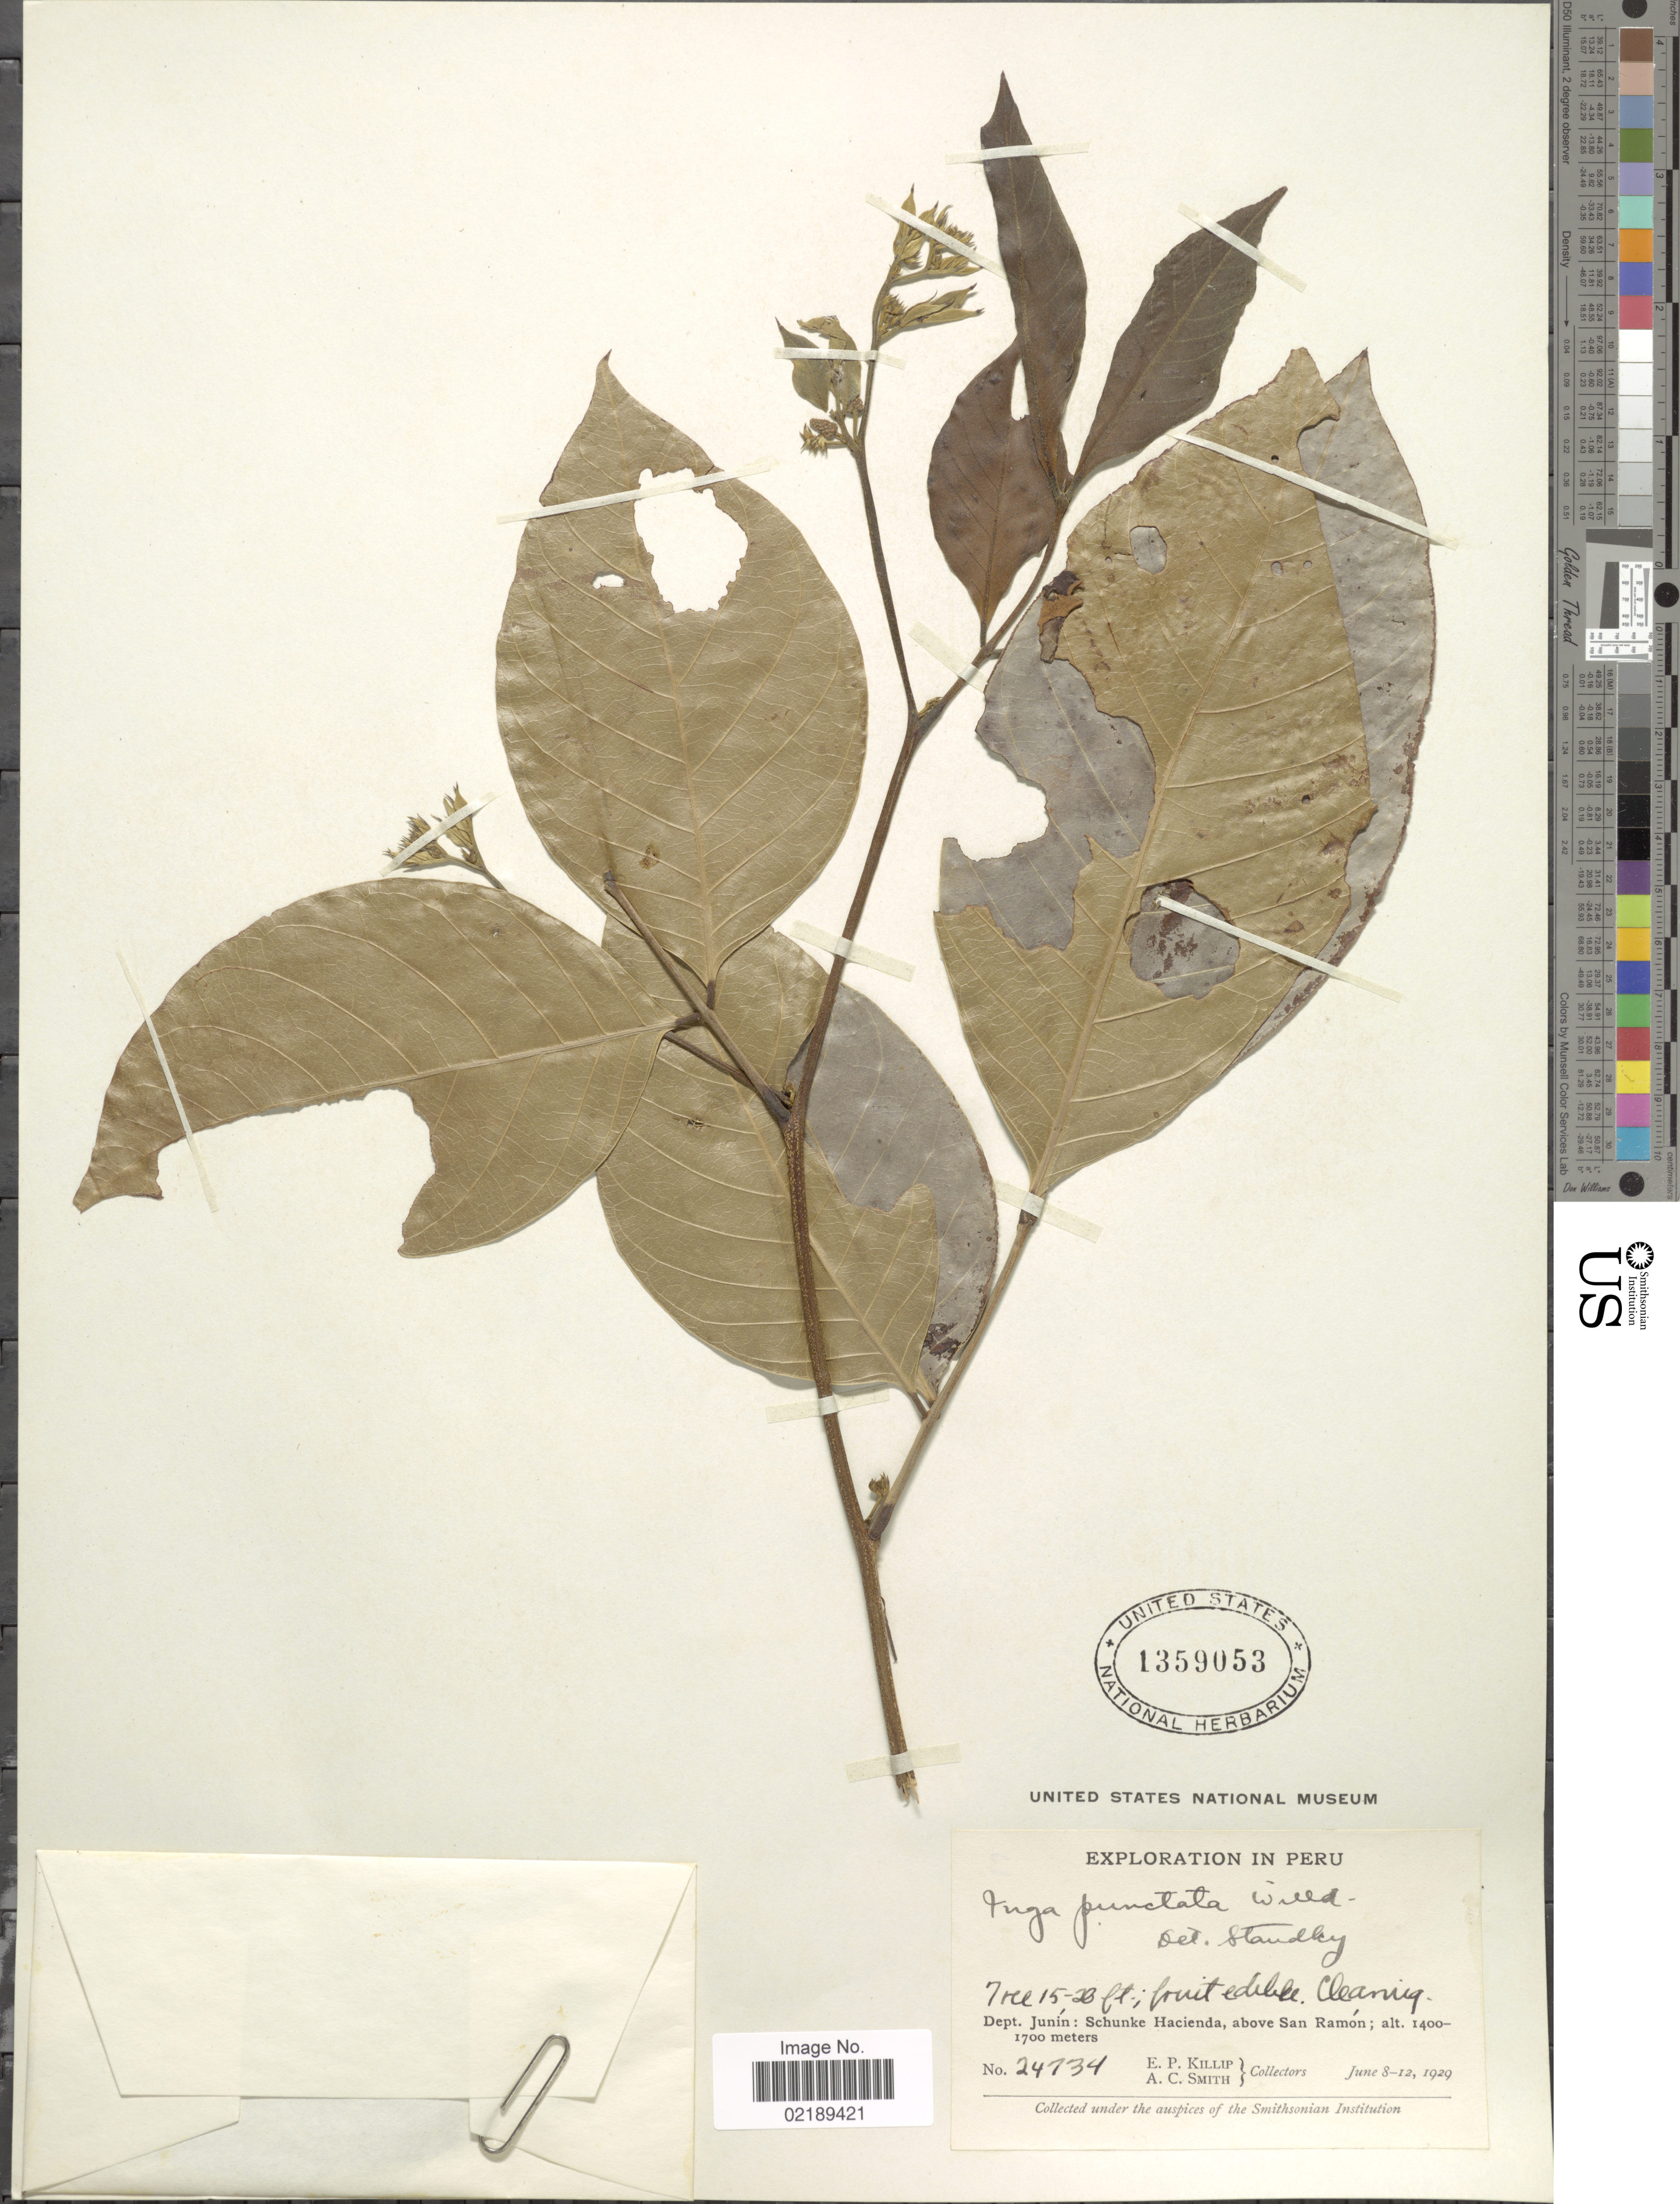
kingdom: Plantae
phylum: Tracheophyta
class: Magnoliopsida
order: Fabales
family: Fabaceae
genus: Inga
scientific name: Inga punctata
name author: Willd.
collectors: E. P. Killip & A. C. Smith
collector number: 24734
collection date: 1929-06-08/1929-06-12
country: Peru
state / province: Junín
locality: Schunke Hacienda, above San Ramon.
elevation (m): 1400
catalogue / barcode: US 1359053